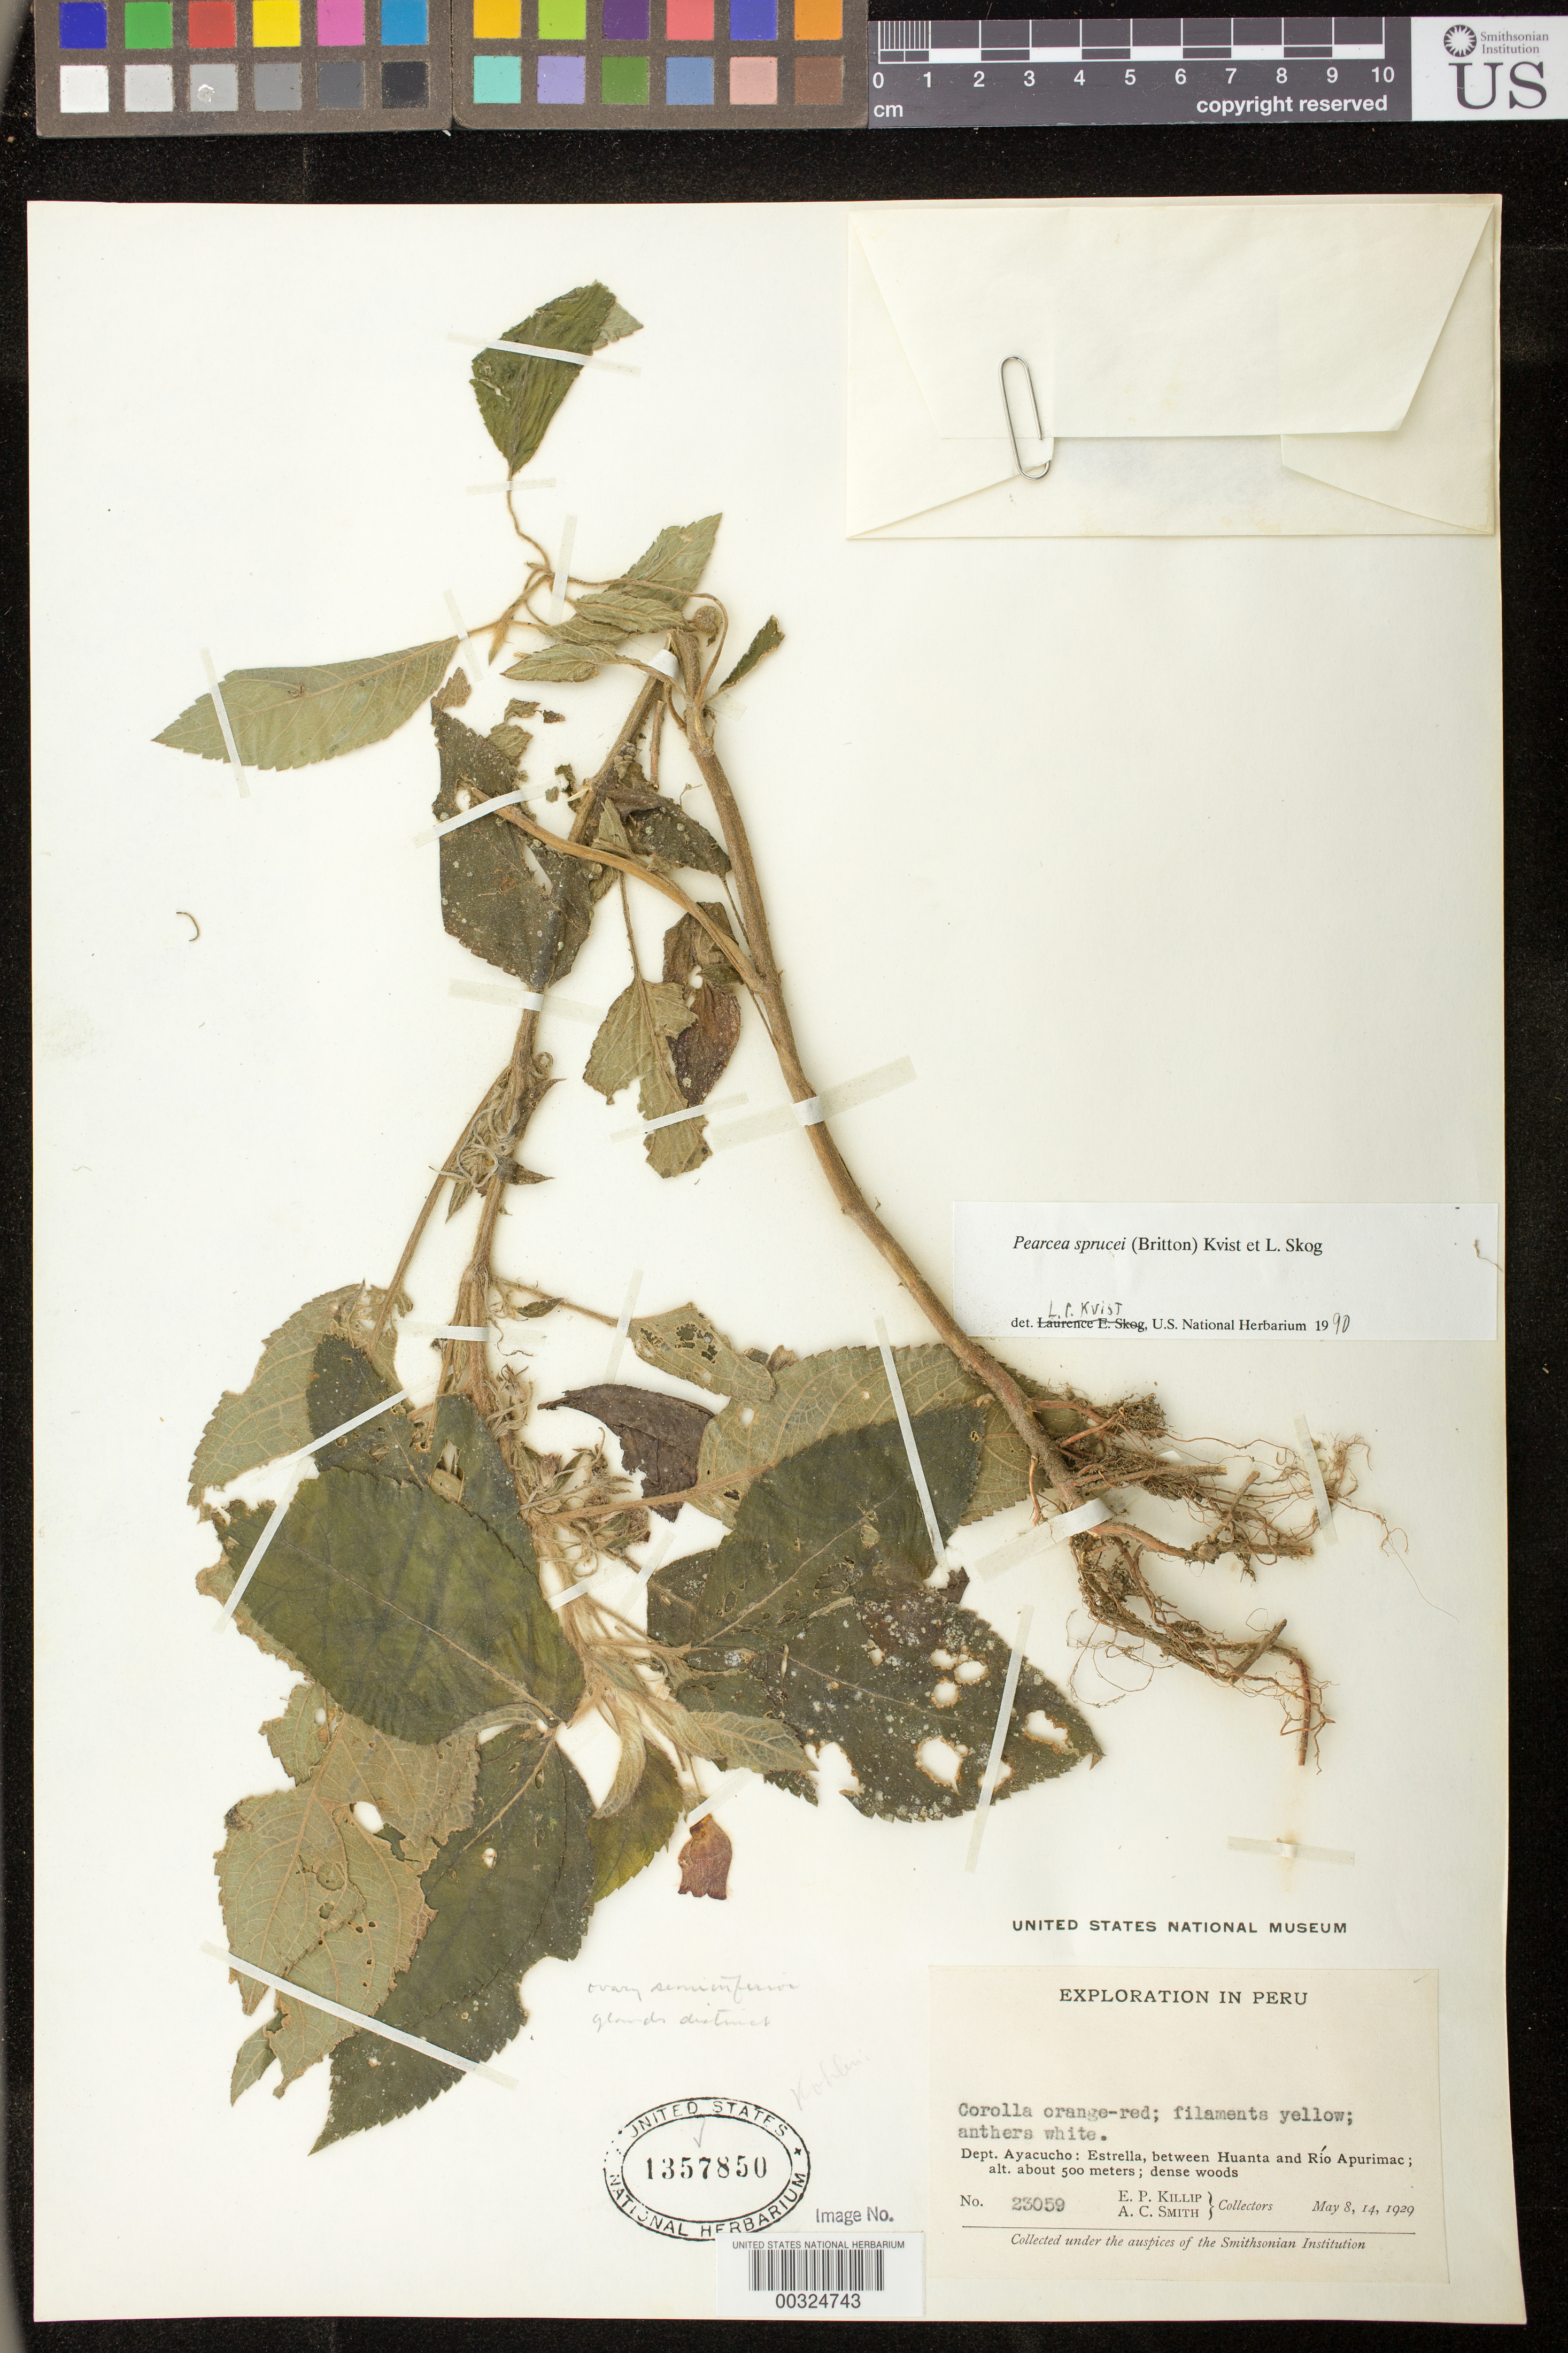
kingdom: Plantae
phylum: Tracheophyta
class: Magnoliopsida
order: Lamiales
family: Gesneriaceae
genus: Pearcea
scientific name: Pearcea sprucei var. sprucei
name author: (Britton ex Rusby) L.P. Kvist & L.E. Skog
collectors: E. P. Killip & A. C. Smith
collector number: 23059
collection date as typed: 8-14 May 1929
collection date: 1929-05-08/1929-05-14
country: Peru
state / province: Ayacucho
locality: Estrella, between Huanta and Rio Apurimac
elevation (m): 500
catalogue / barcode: US 1357850